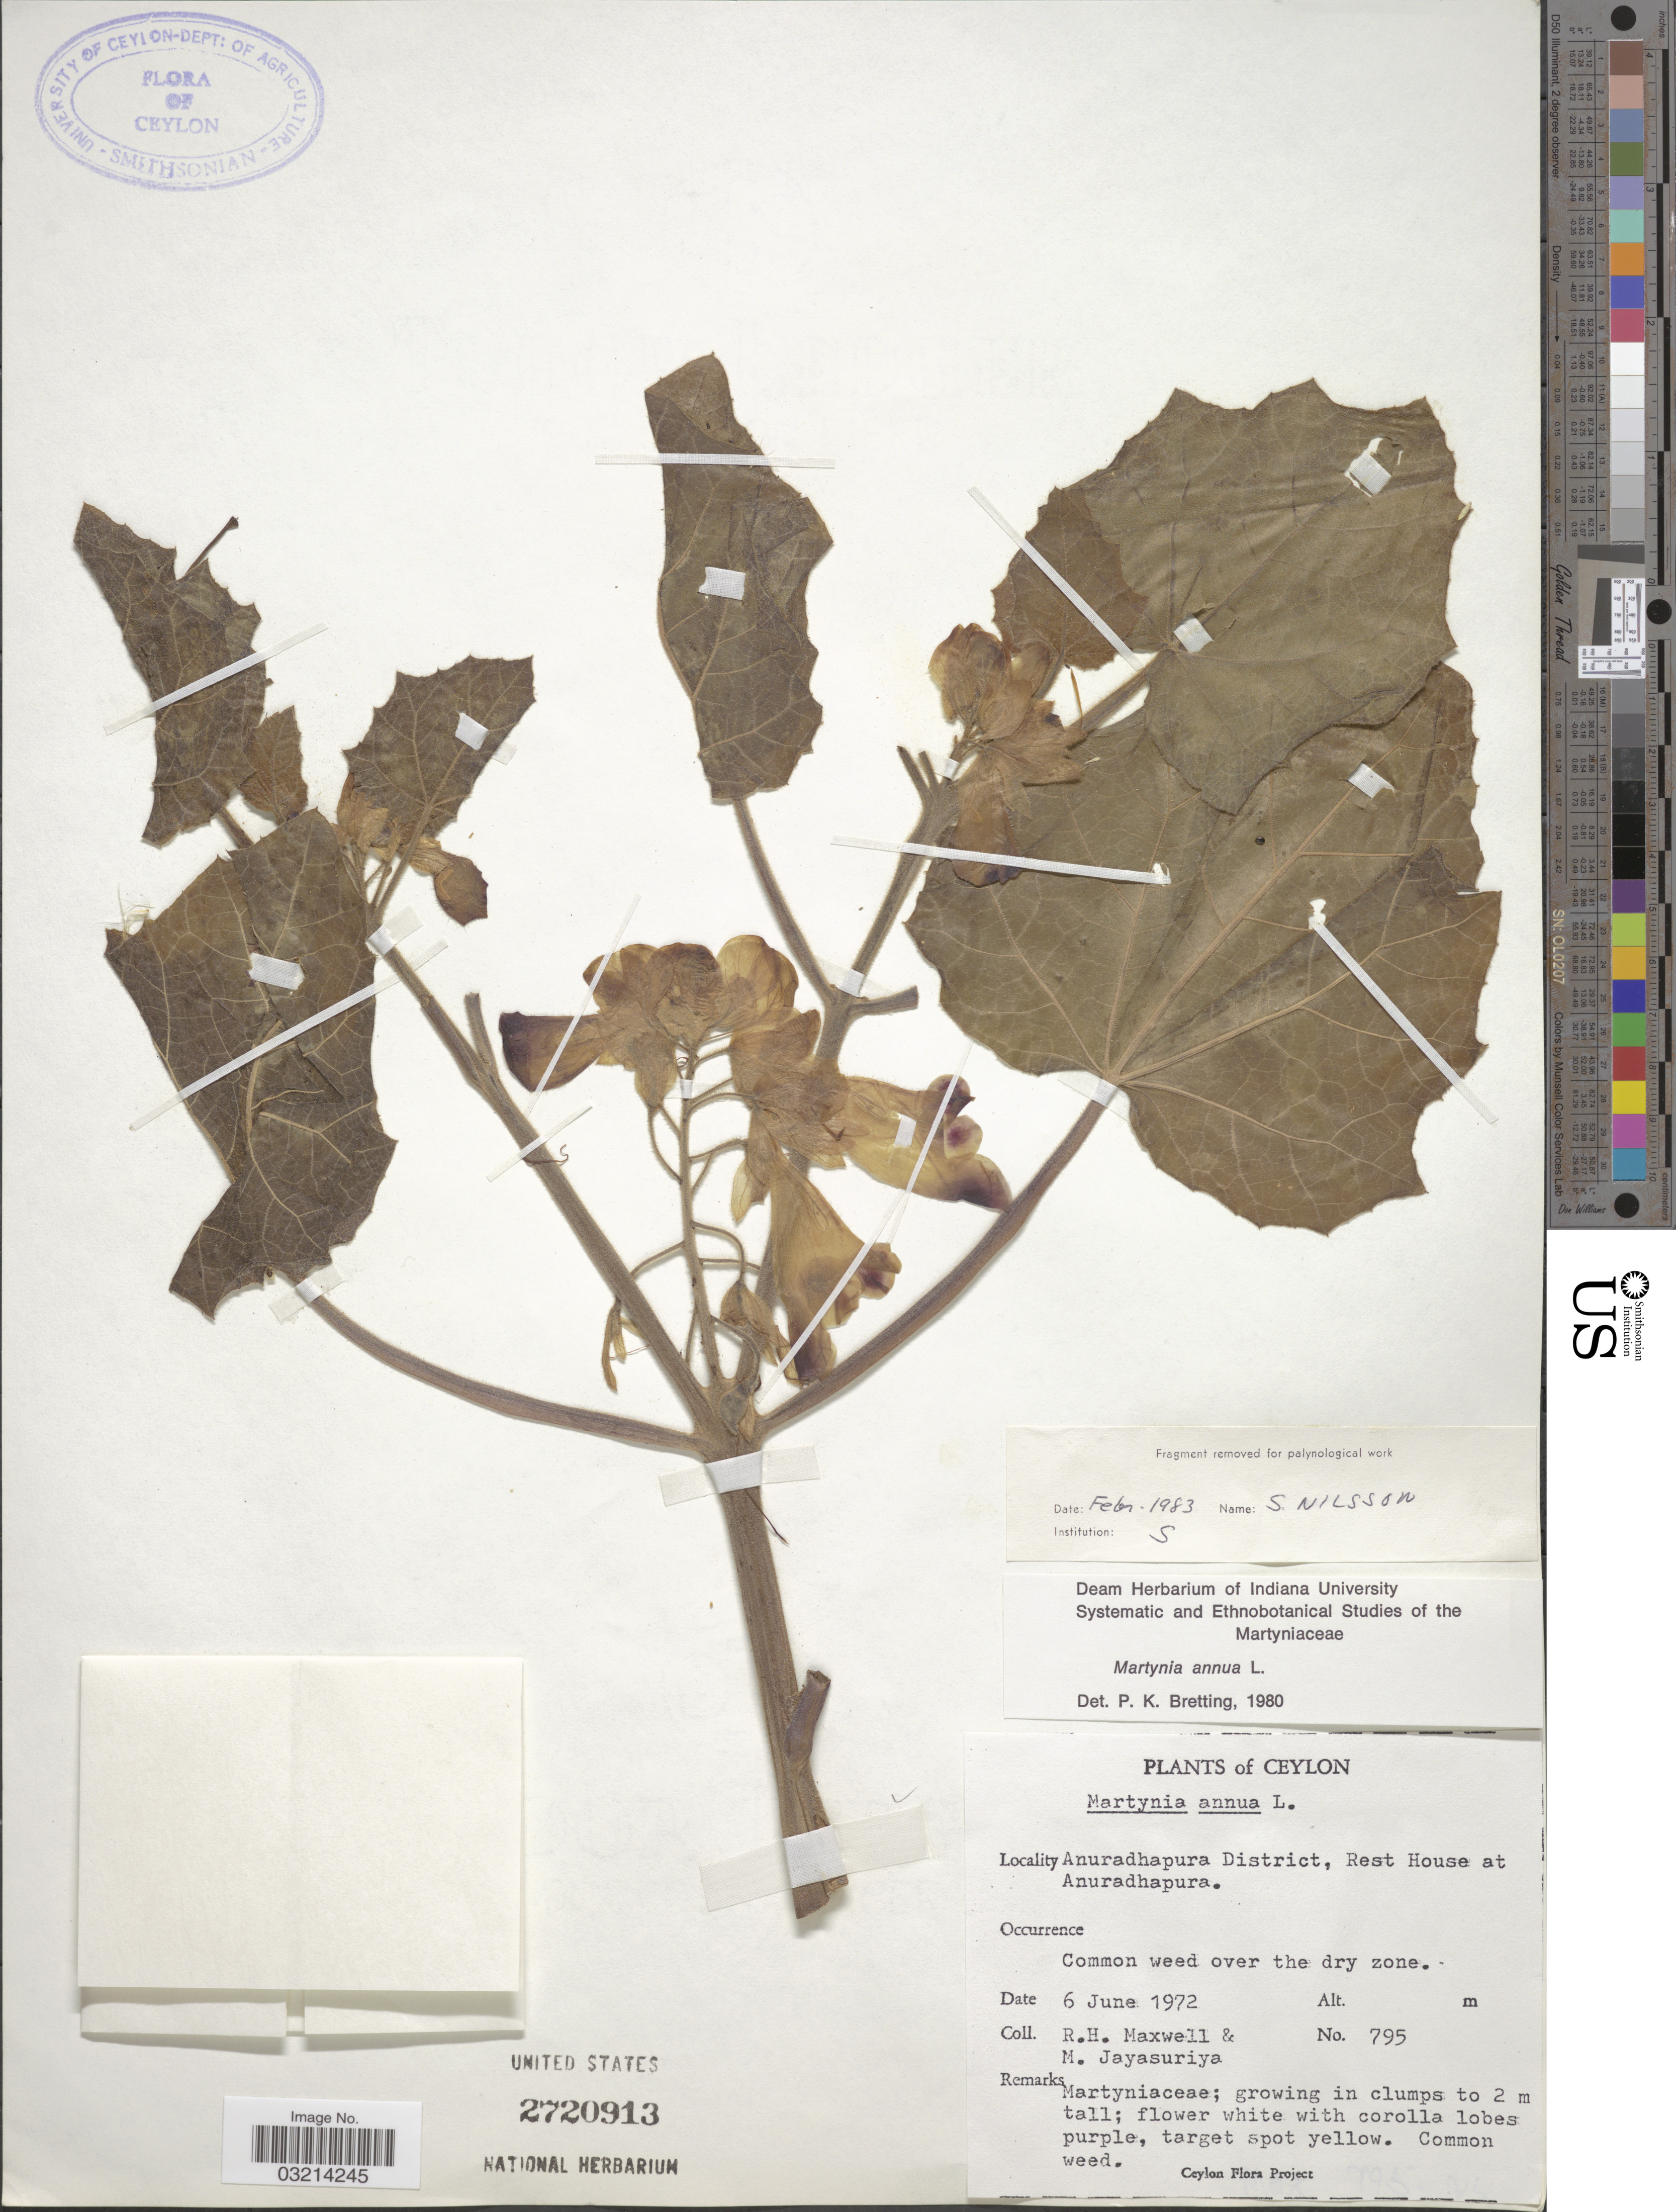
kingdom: Plantae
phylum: Tracheophyta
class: Magnoliopsida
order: Lamiales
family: Martyniaceae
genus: Martynia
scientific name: Martynia annua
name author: L.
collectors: R. Maxwell & M. Jayasuriya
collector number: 795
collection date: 1972-06-06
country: Sri Lanka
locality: Ceylon. Anuradhapura District, Rest House at Anuradhapura.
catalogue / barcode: US 2720913